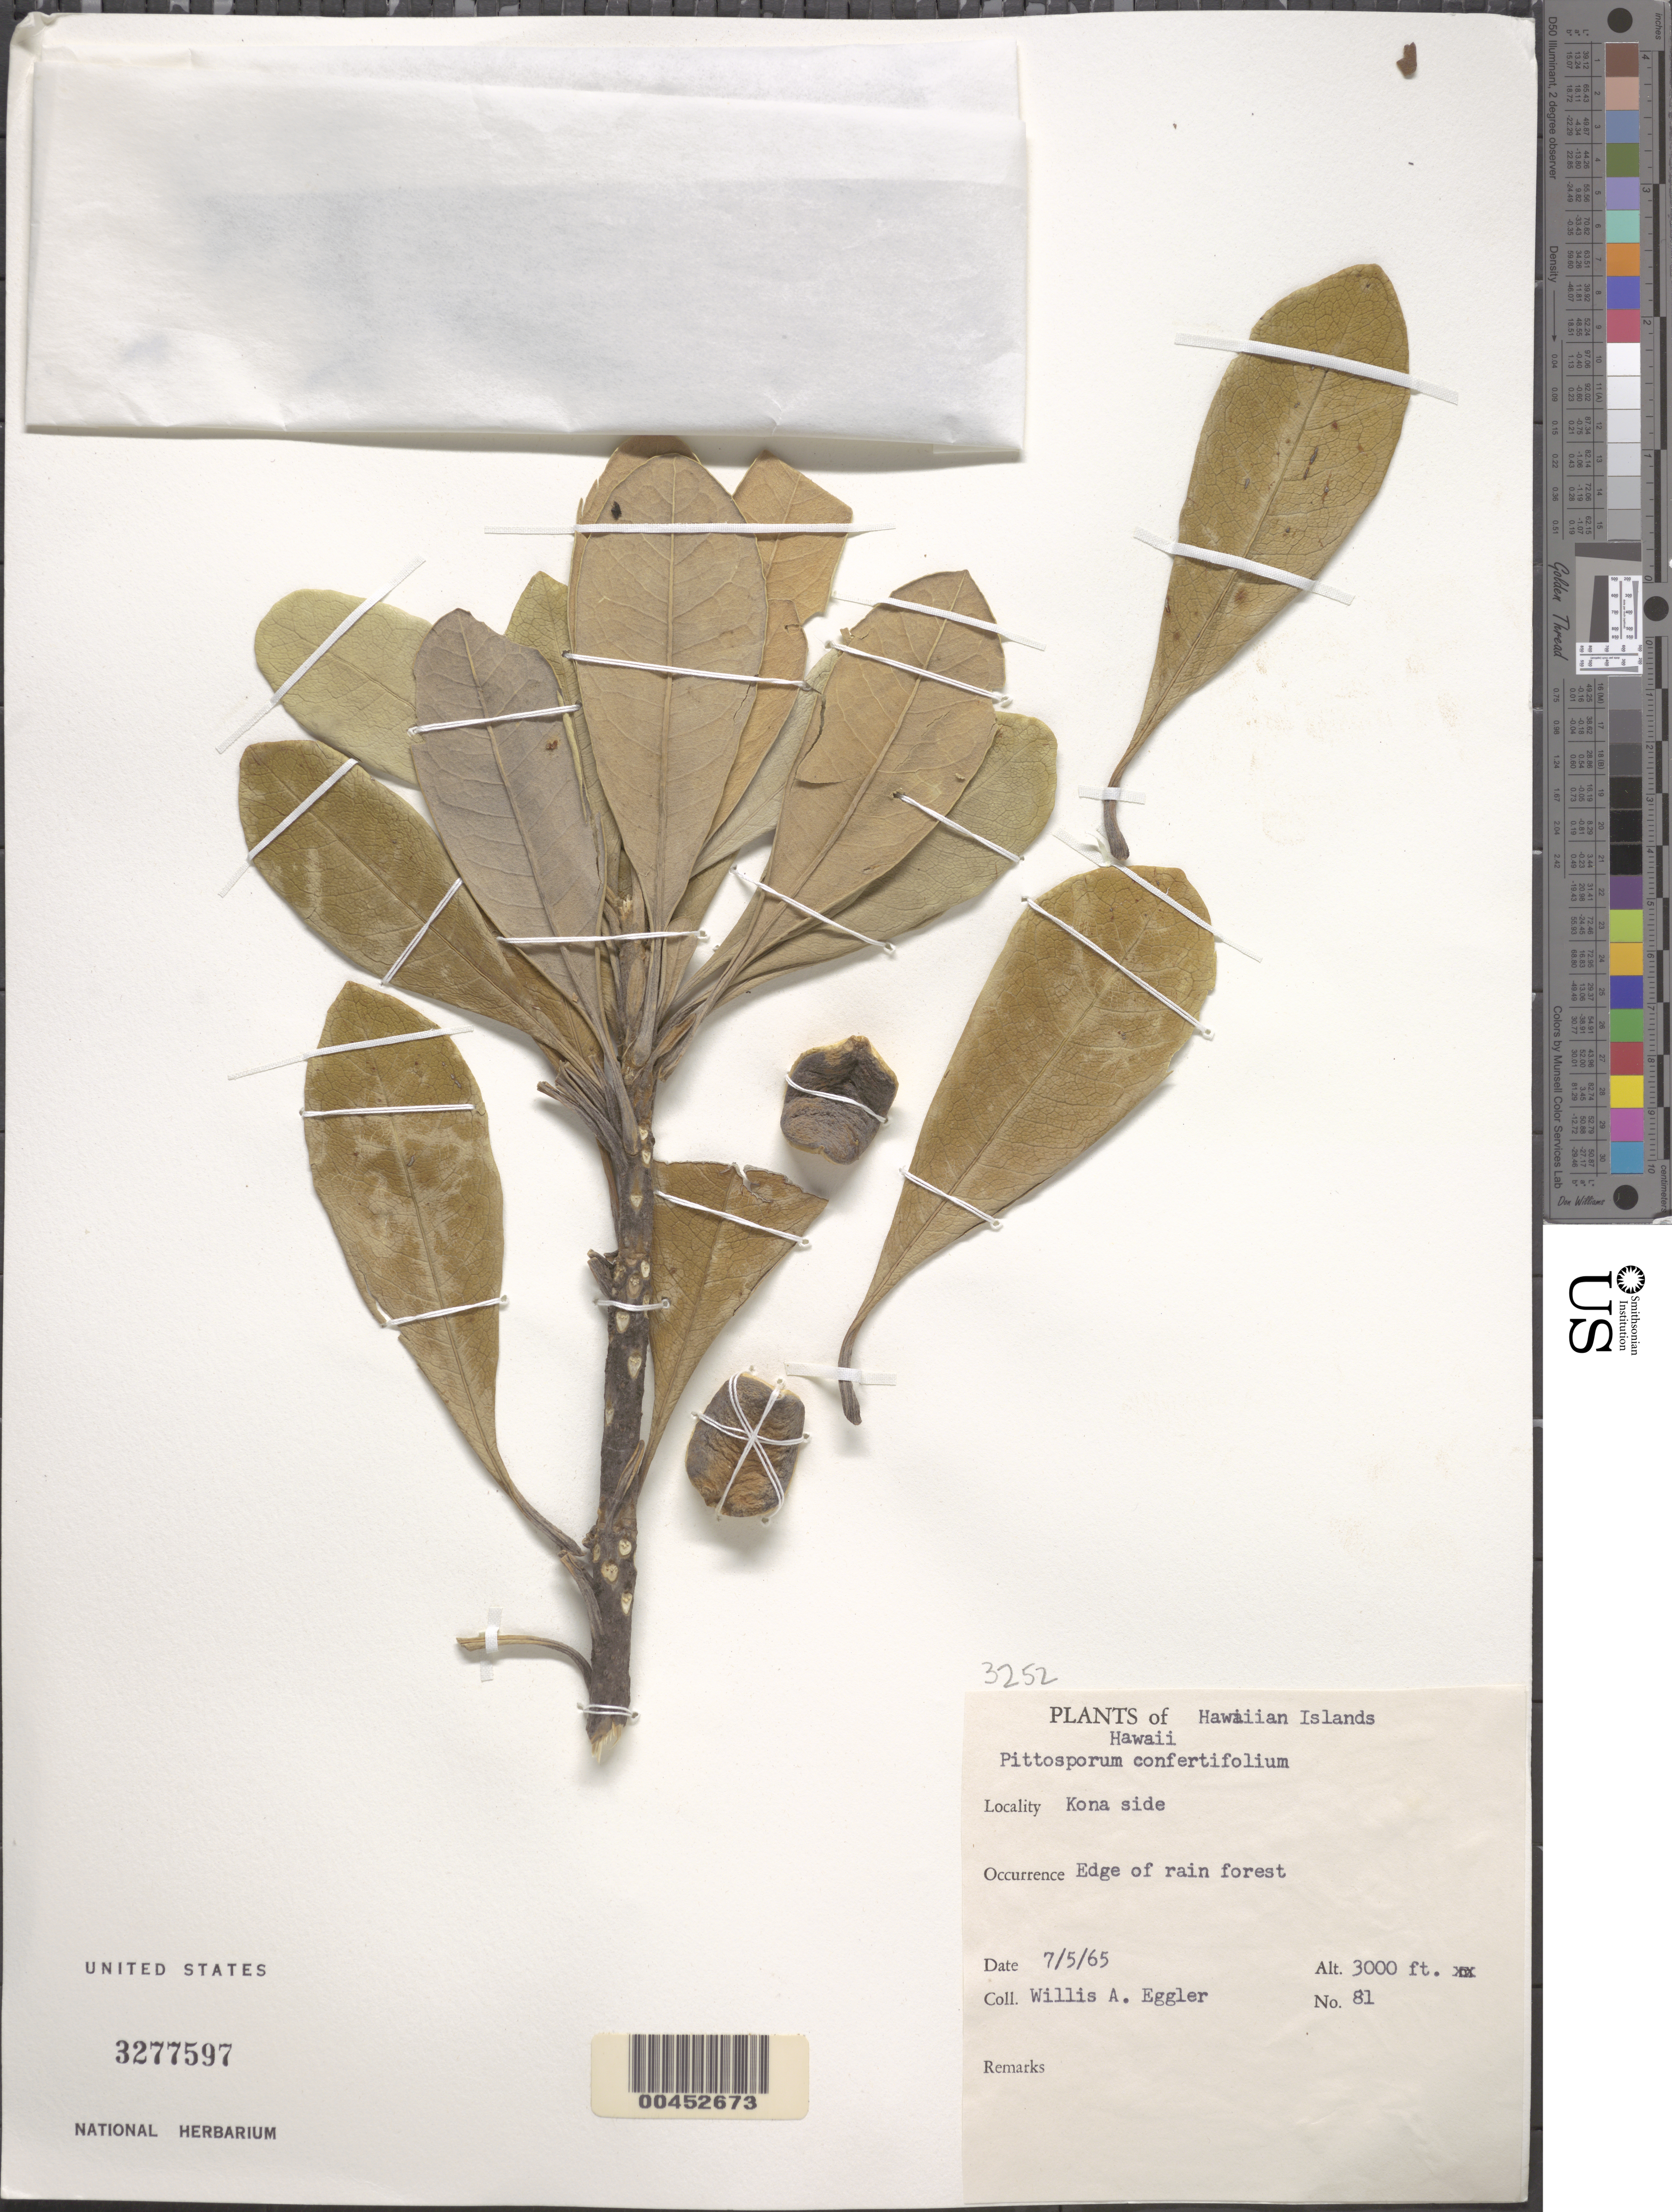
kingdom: Plantae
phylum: Tracheophyta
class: Magnoliopsida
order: Apiales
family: Pittosporaceae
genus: Pittosporum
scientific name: Pittosporum confertiflorum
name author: A. Gray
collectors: W. A. Eggler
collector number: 81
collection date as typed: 7 May 1965 to 5 Jul 1965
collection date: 1965-05-07/1965-07-05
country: United States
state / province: Hawaii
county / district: Hawaii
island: Hawaii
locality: Kona side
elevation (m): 914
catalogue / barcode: US 3277597